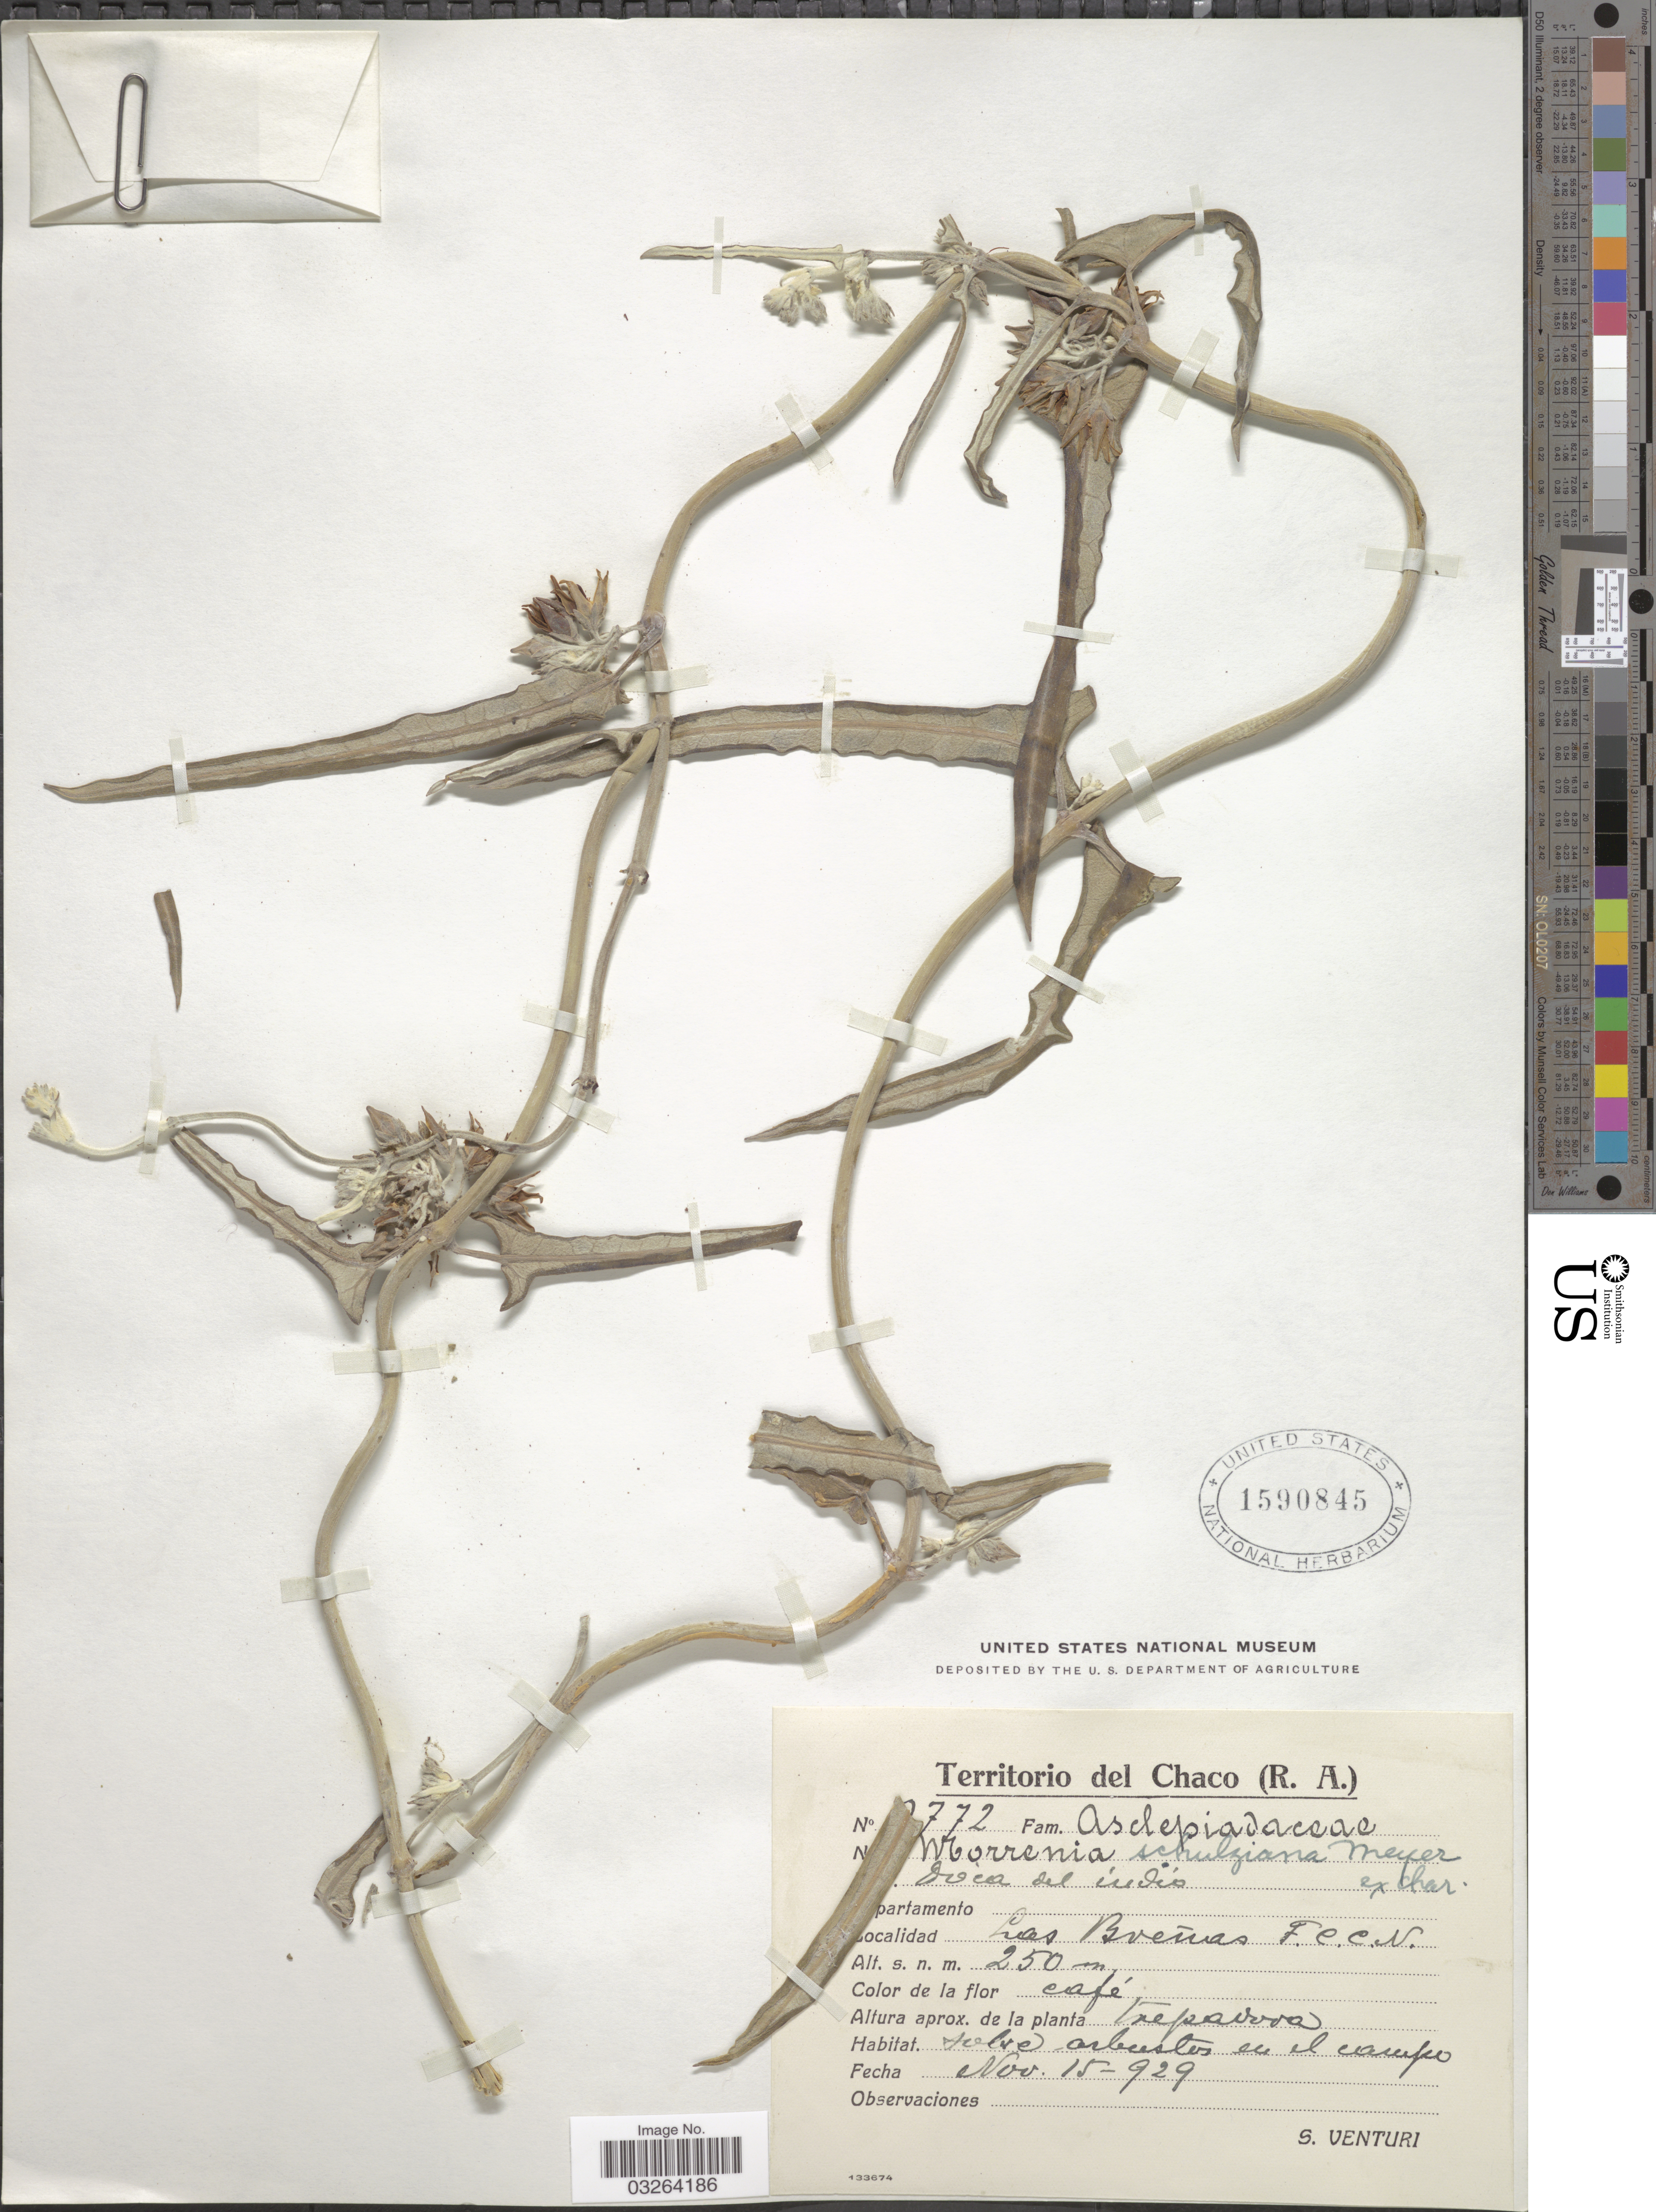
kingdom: Plantae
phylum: Tracheophyta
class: Magnoliopsida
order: Gentianales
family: Apocynaceae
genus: Morrenia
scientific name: Morrenia schulziana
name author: T. Mey.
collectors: S. Venturi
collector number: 2772*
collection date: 1929-11-15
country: Argentina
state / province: Chaco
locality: Territorio del Chaco (R. A.). Las Breñas F. C. C. N.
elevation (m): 250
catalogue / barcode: US 1590845